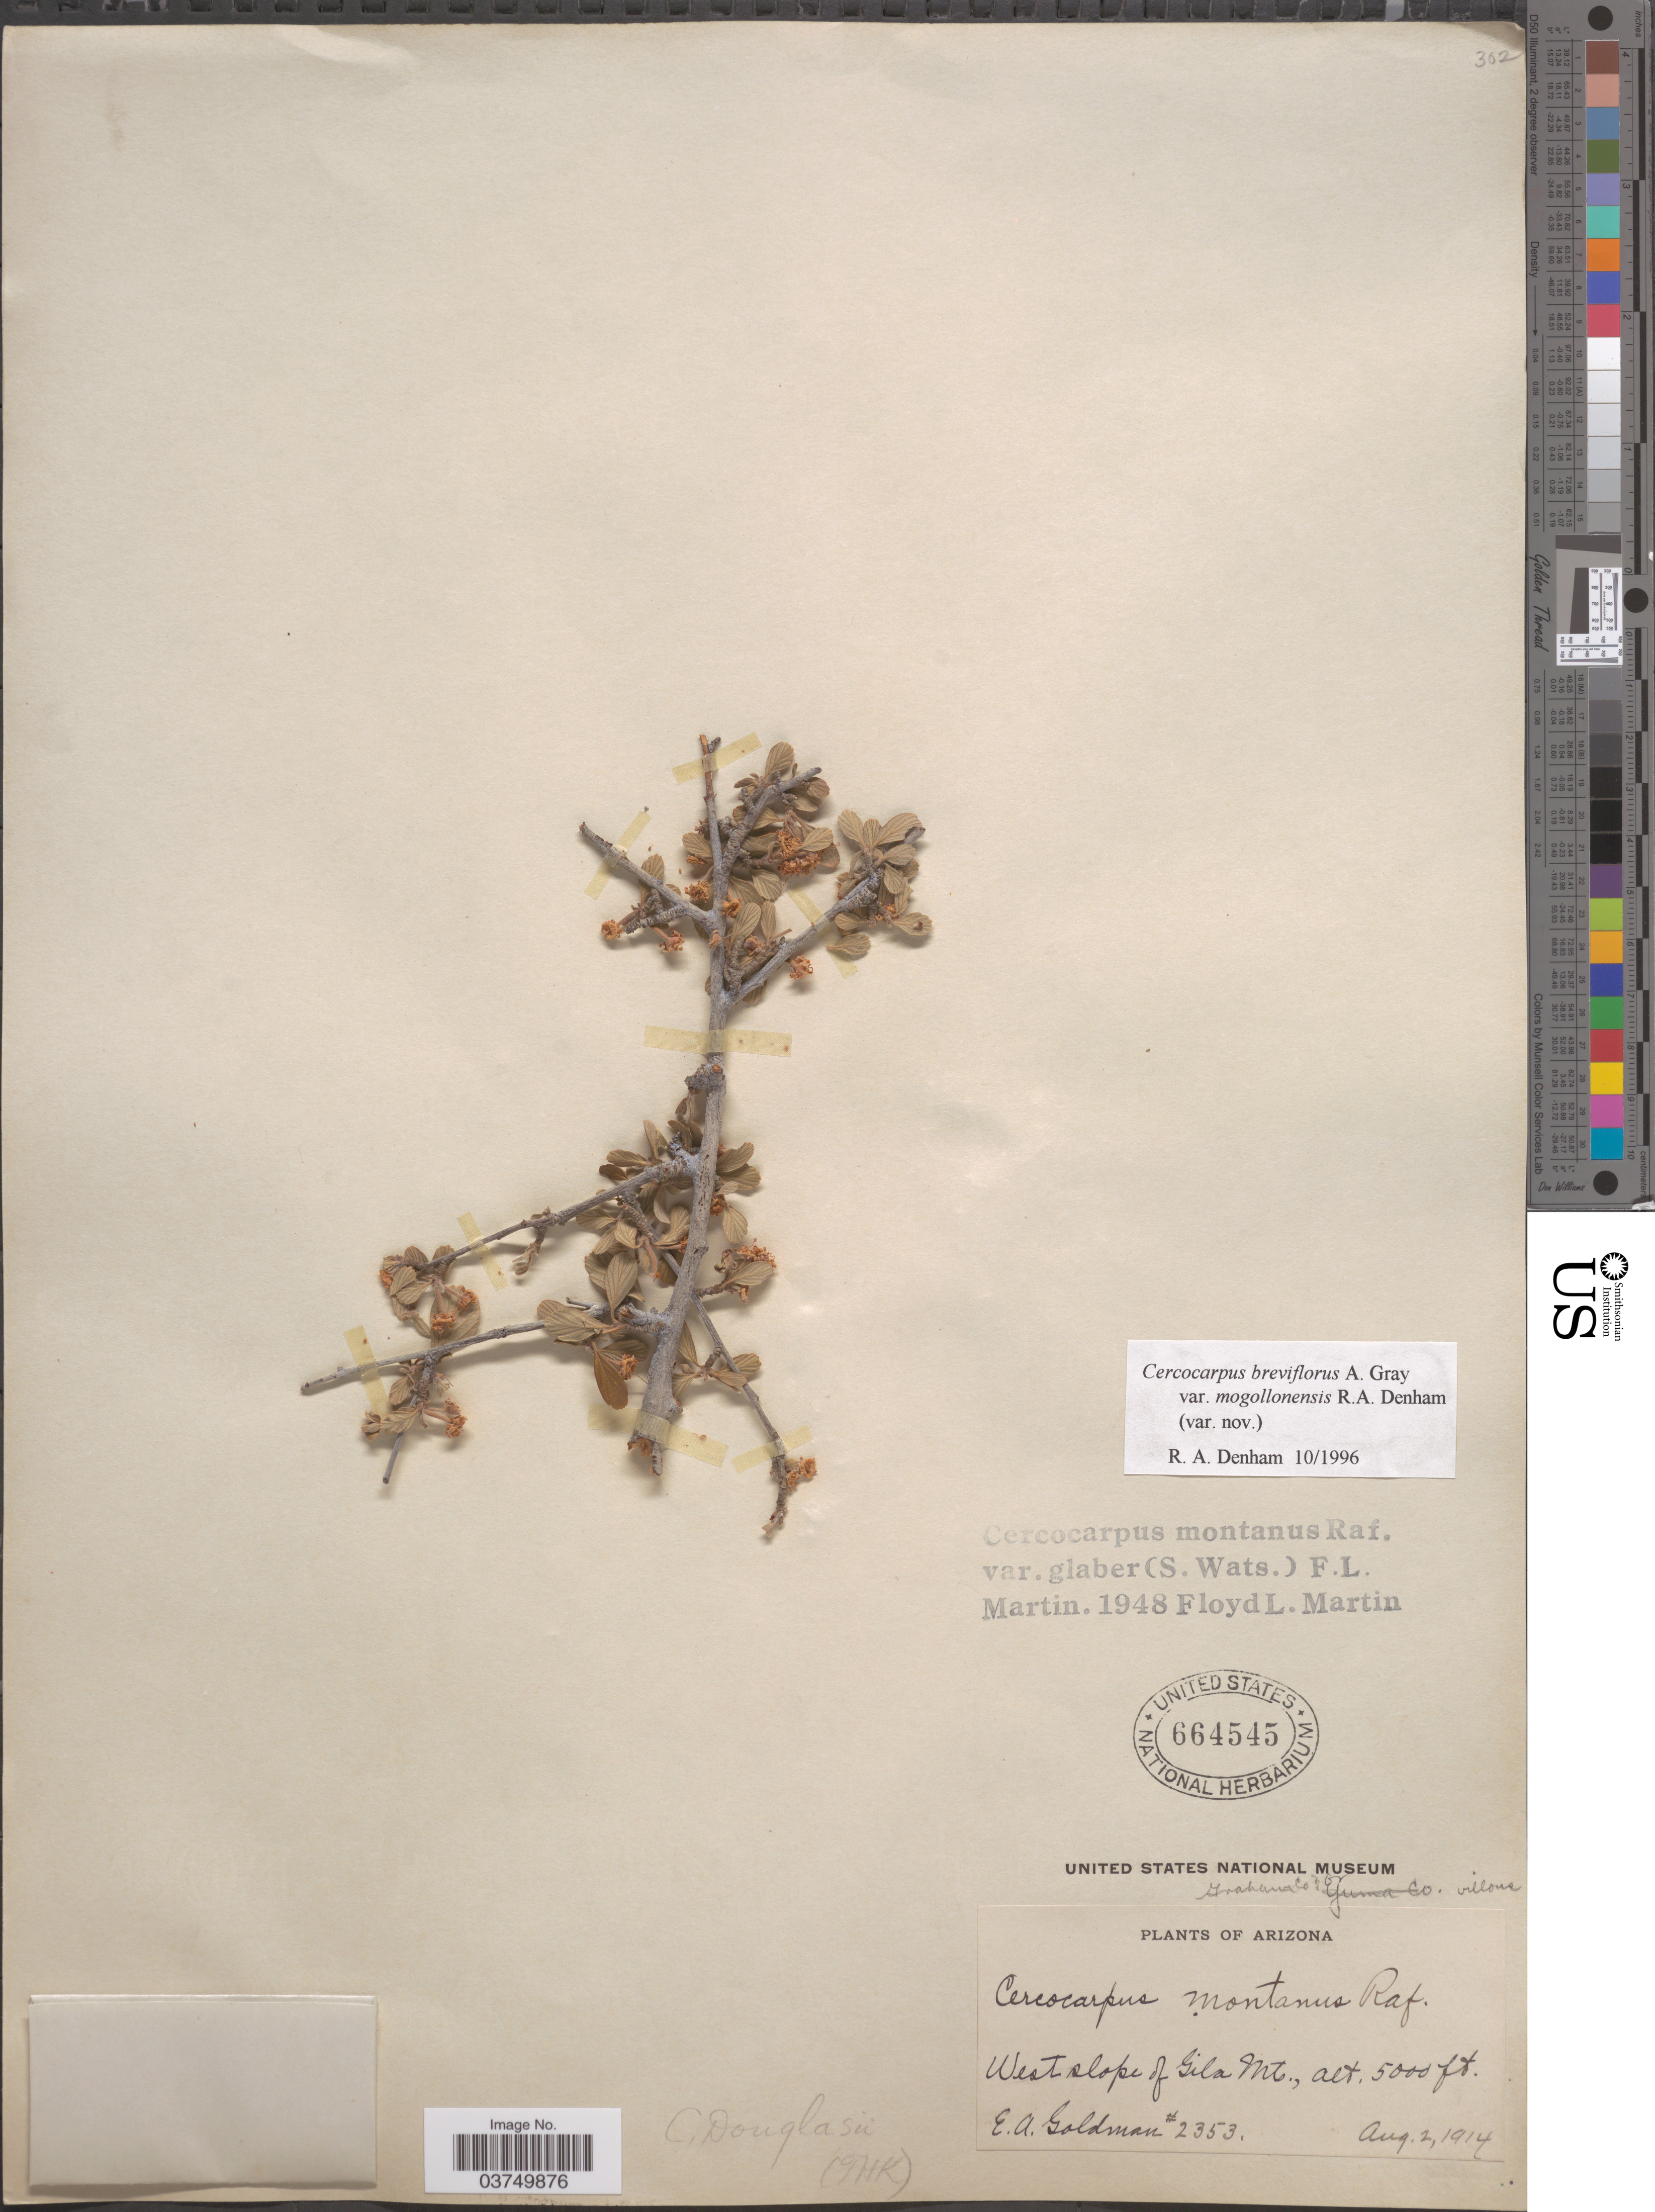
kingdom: Plantae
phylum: Tracheophyta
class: Magnoliopsida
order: Rosales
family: Rosaceae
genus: Cercocarpus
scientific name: Cercocarpus breviflorus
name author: A. Gray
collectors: E. A. Goldman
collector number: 2353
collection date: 1914-08-02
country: United States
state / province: Arizona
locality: West slope of Gila Mts.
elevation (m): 1524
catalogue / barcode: US 664545